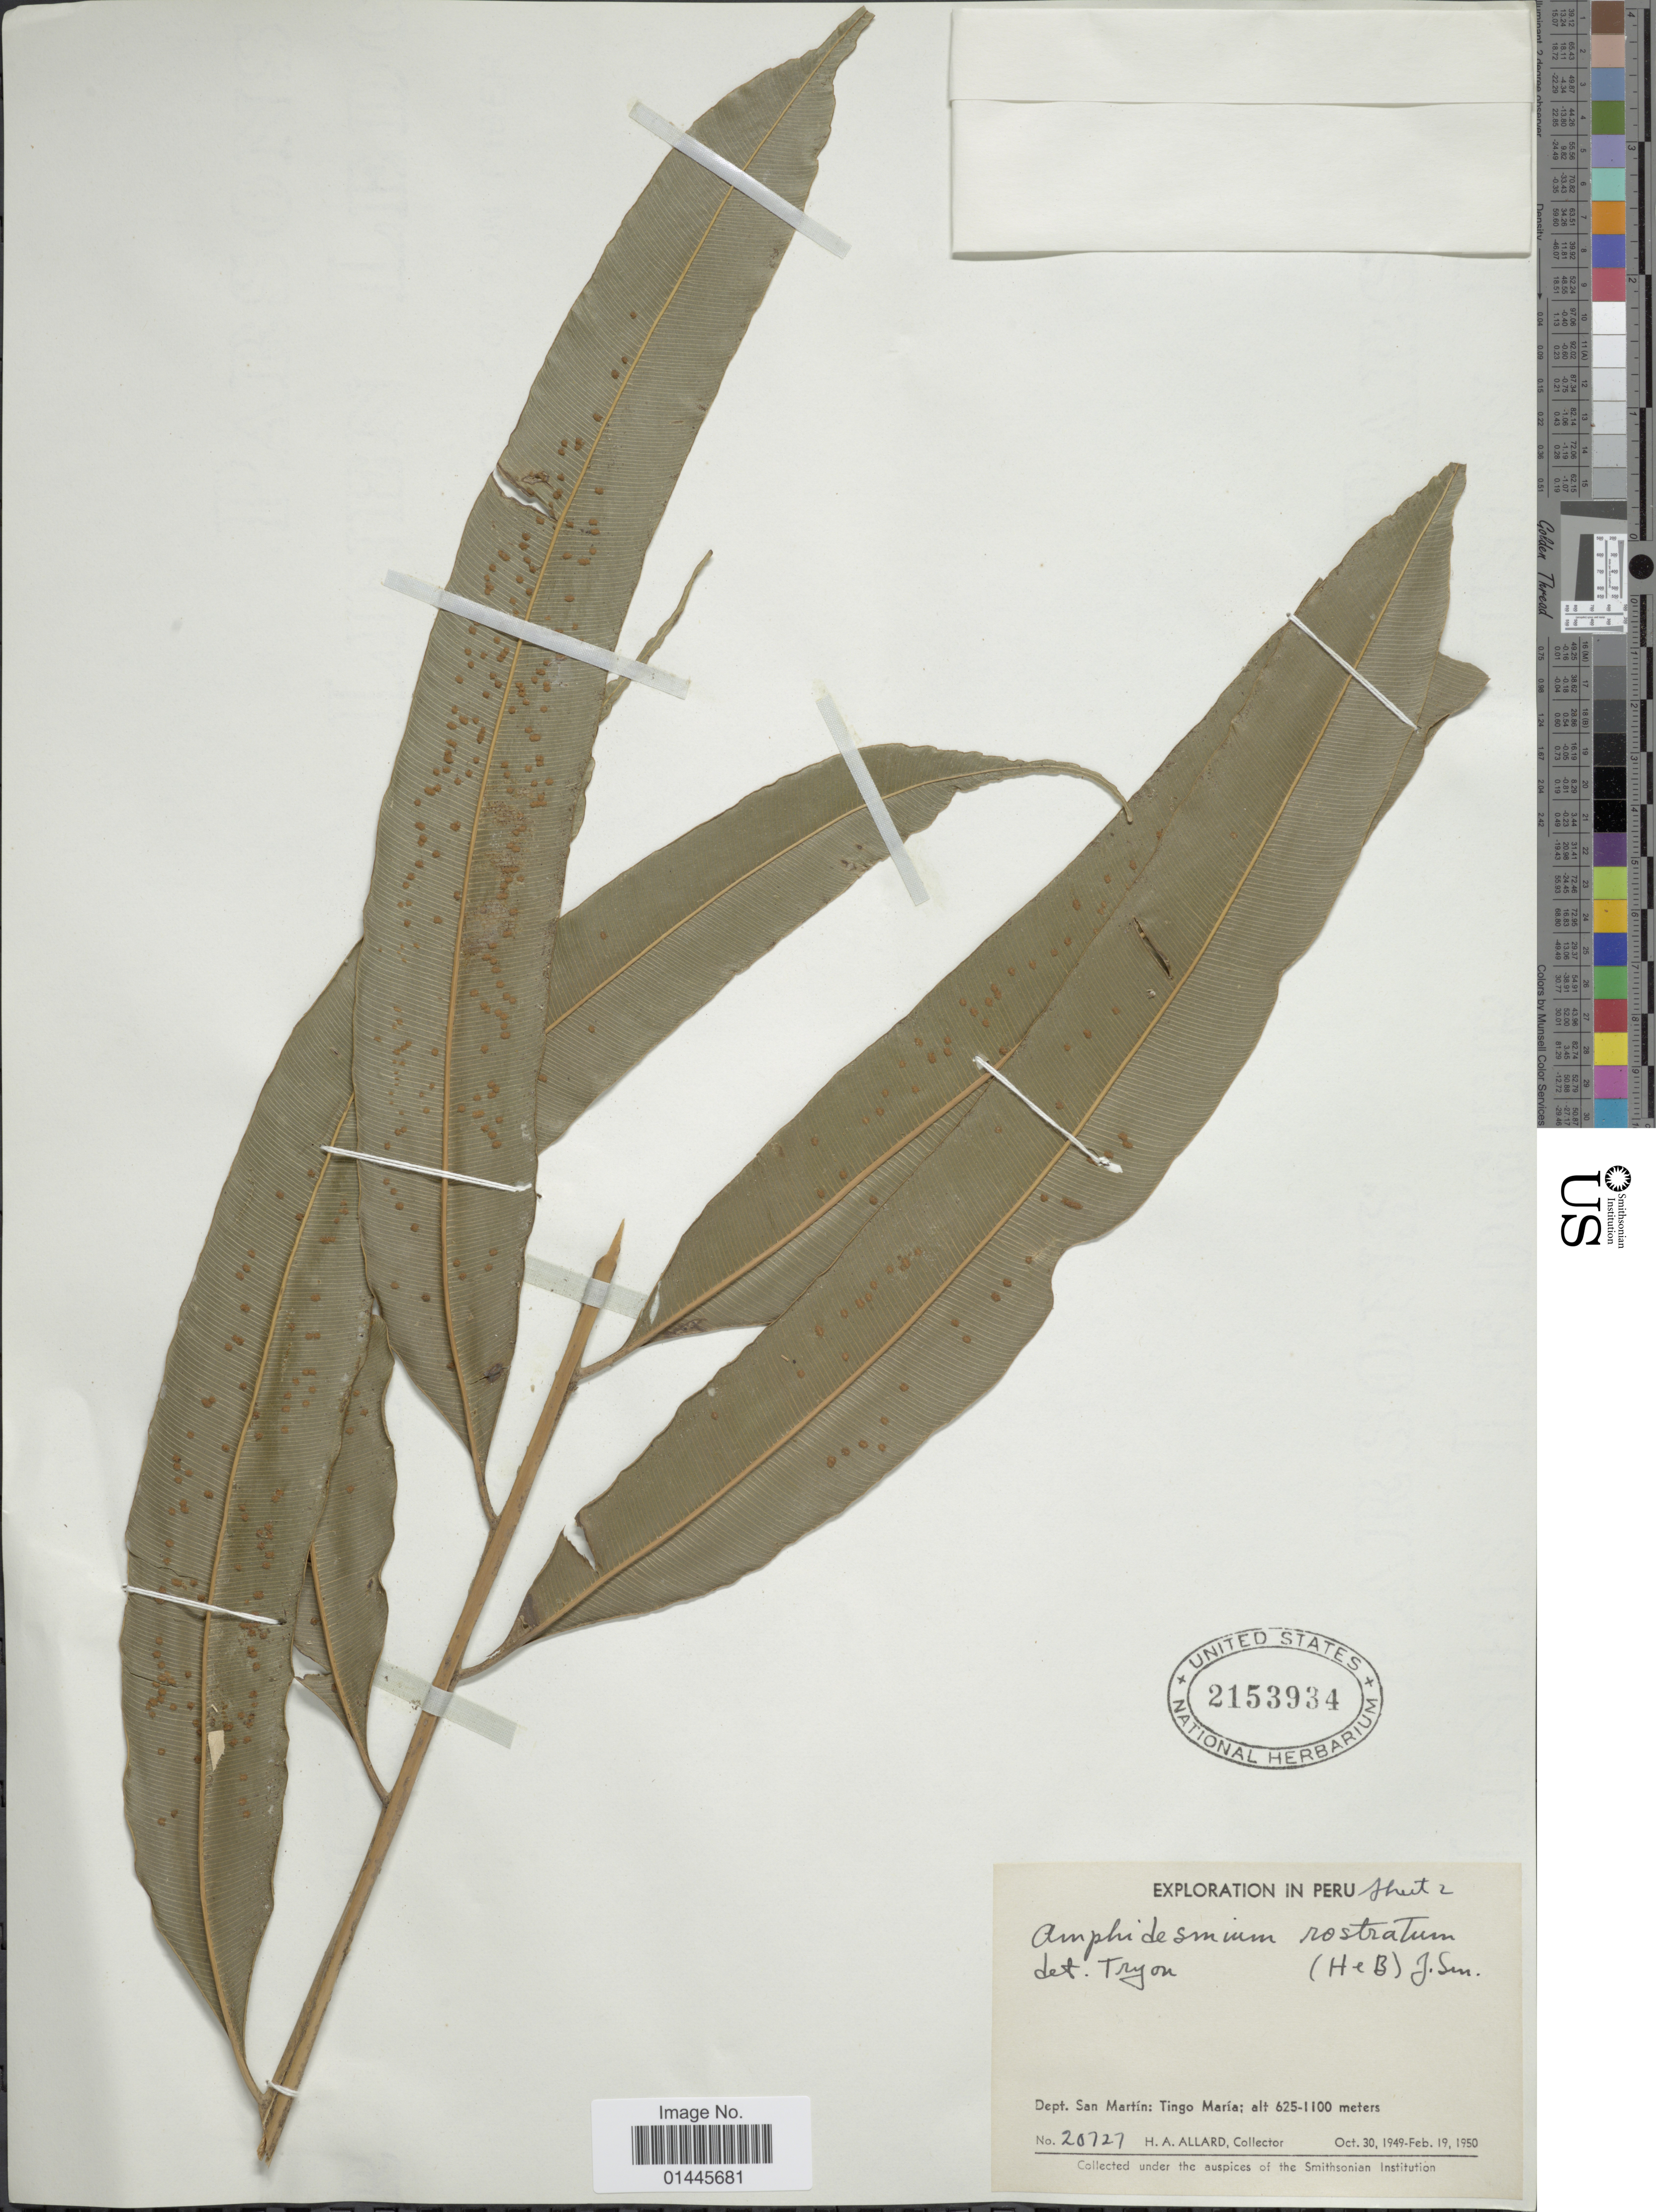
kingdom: Plantae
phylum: Tracheophyta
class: Polypodiopsida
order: Cyatheales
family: Metaxyaceae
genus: Metaxya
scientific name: Metaxya rostrata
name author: (Kunth) C. Presl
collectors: H. A. Allard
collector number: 20727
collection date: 1949-10-30/1950-02-19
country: Peru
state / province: San Martín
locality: Tingo Maria.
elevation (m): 625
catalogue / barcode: US 2153934